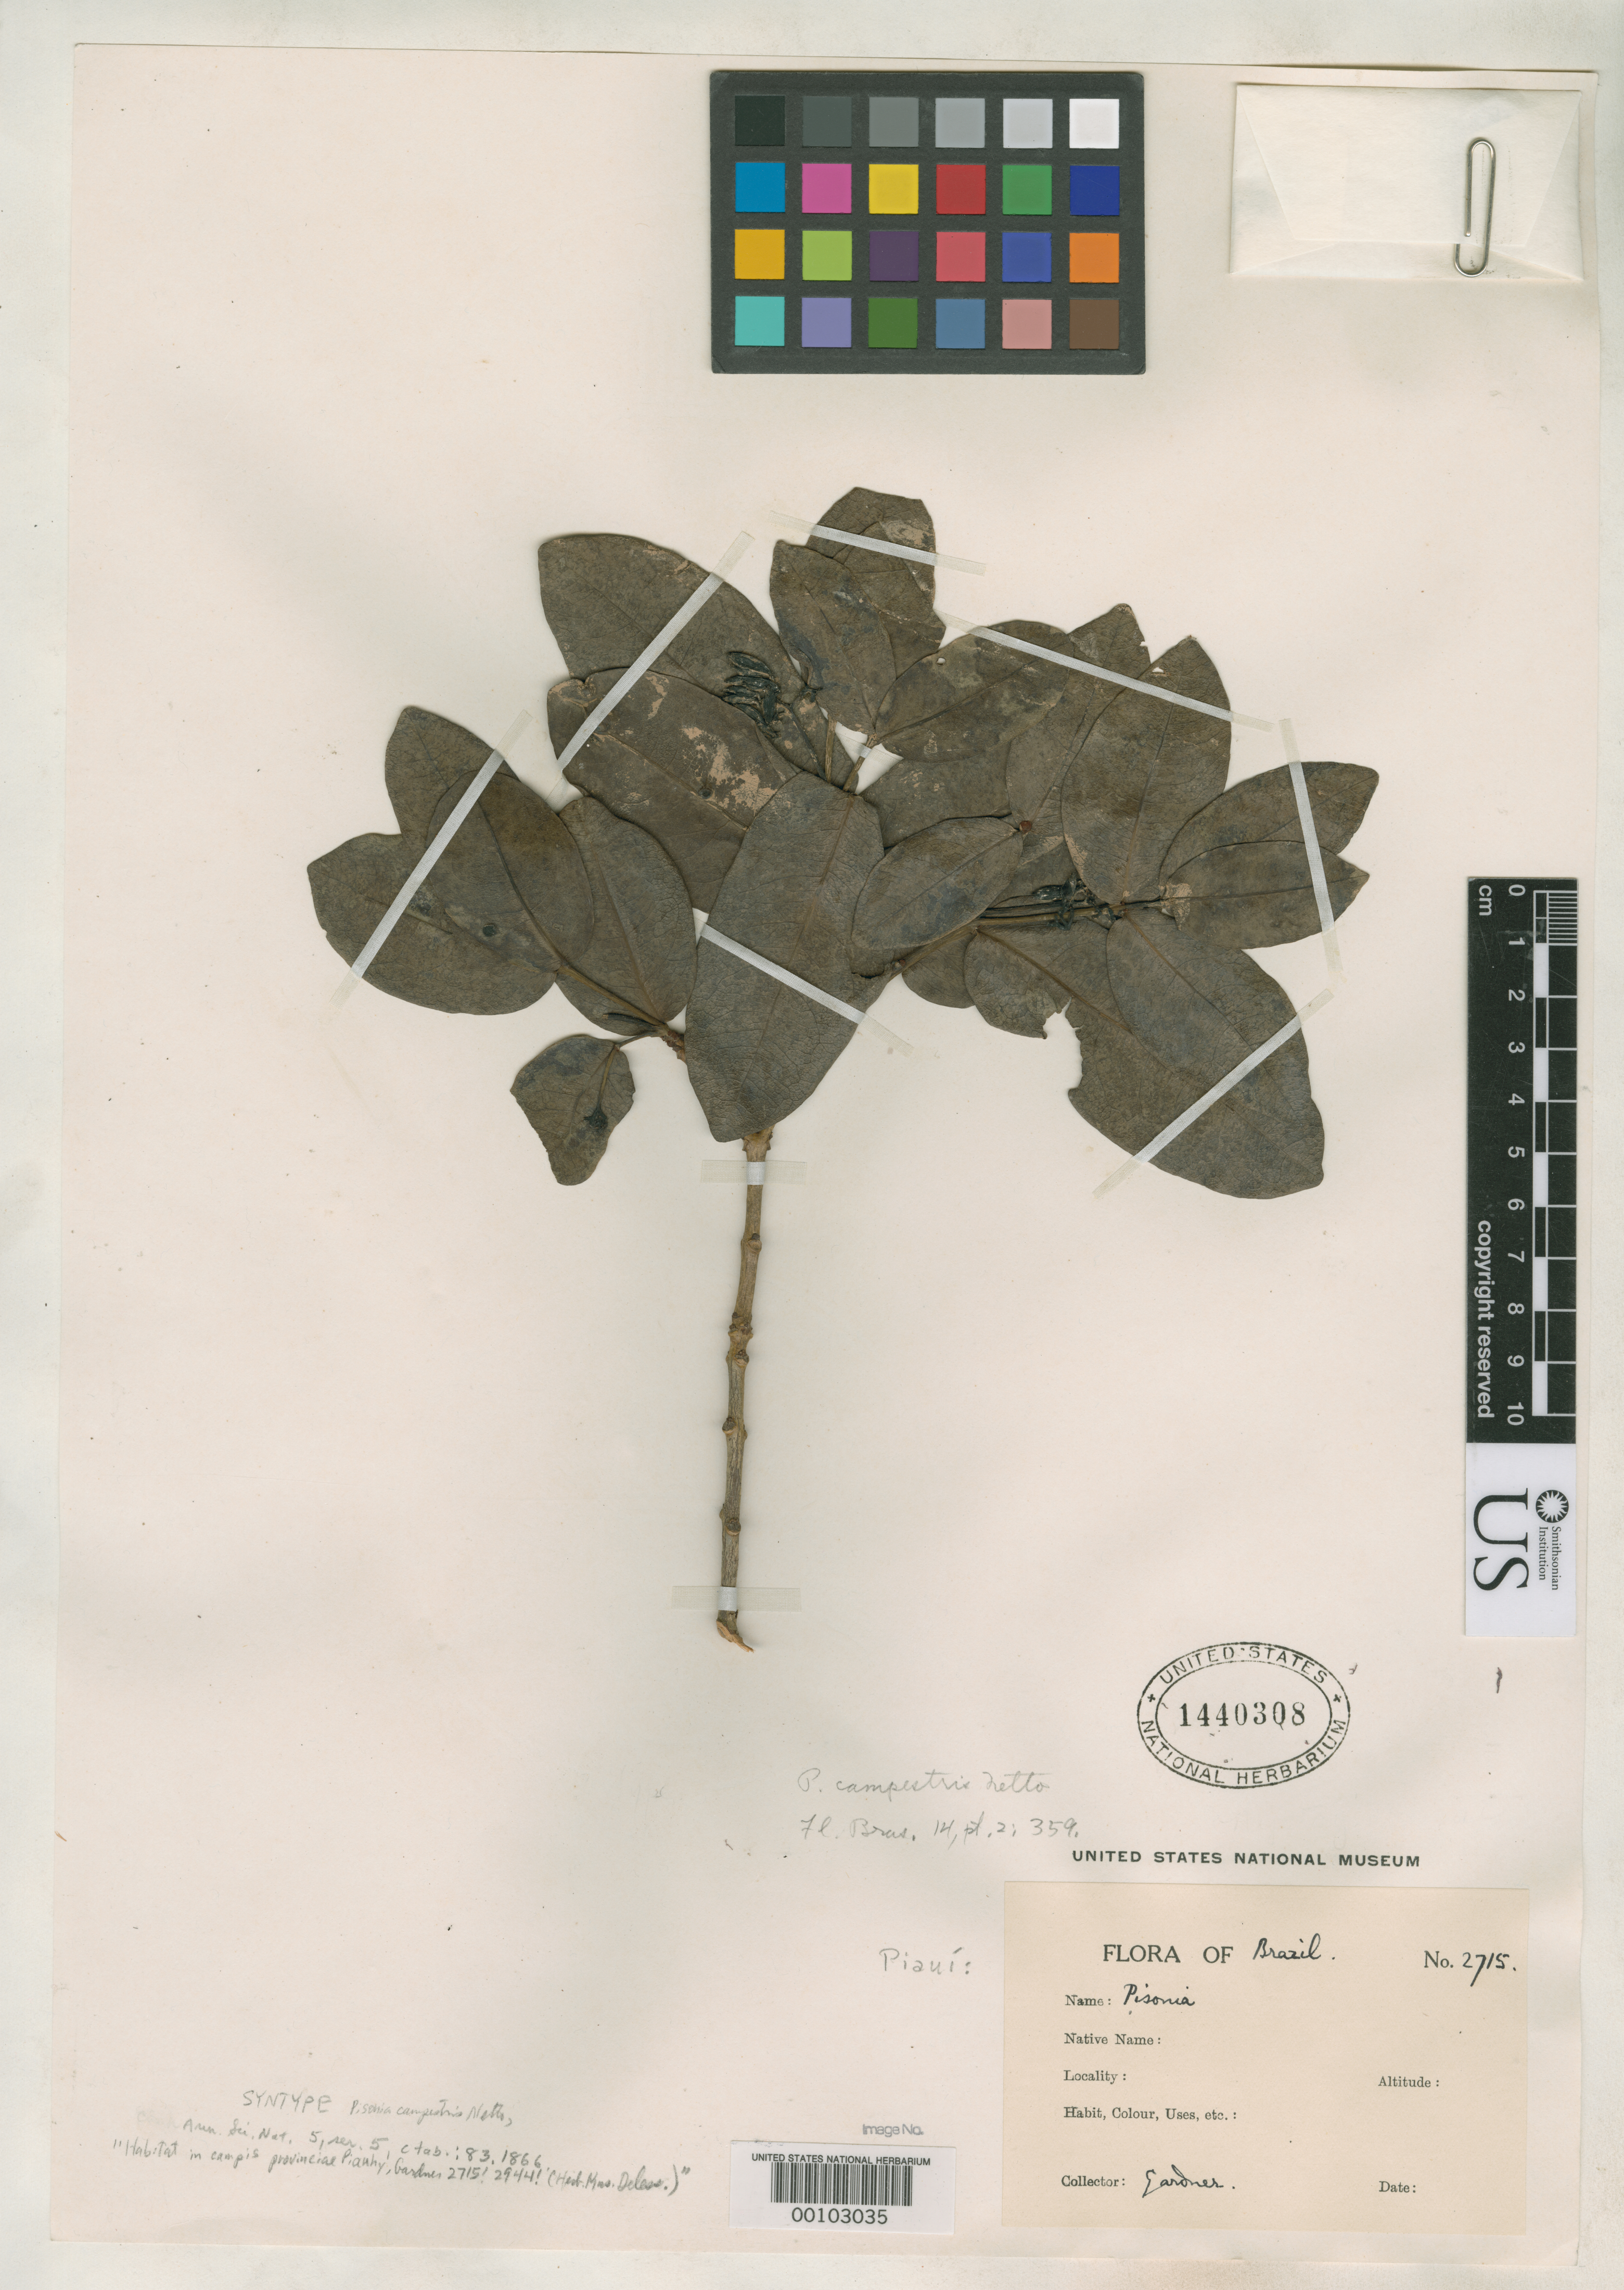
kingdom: Plantae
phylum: Tracheophyta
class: Magnoliopsida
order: Caryophyllales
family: Nyctaginaceae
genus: Pisonia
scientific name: Pisonia campestris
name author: Netto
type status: Syntype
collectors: G. Gardner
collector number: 2715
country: Brazil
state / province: Piauí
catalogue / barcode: US 1440308